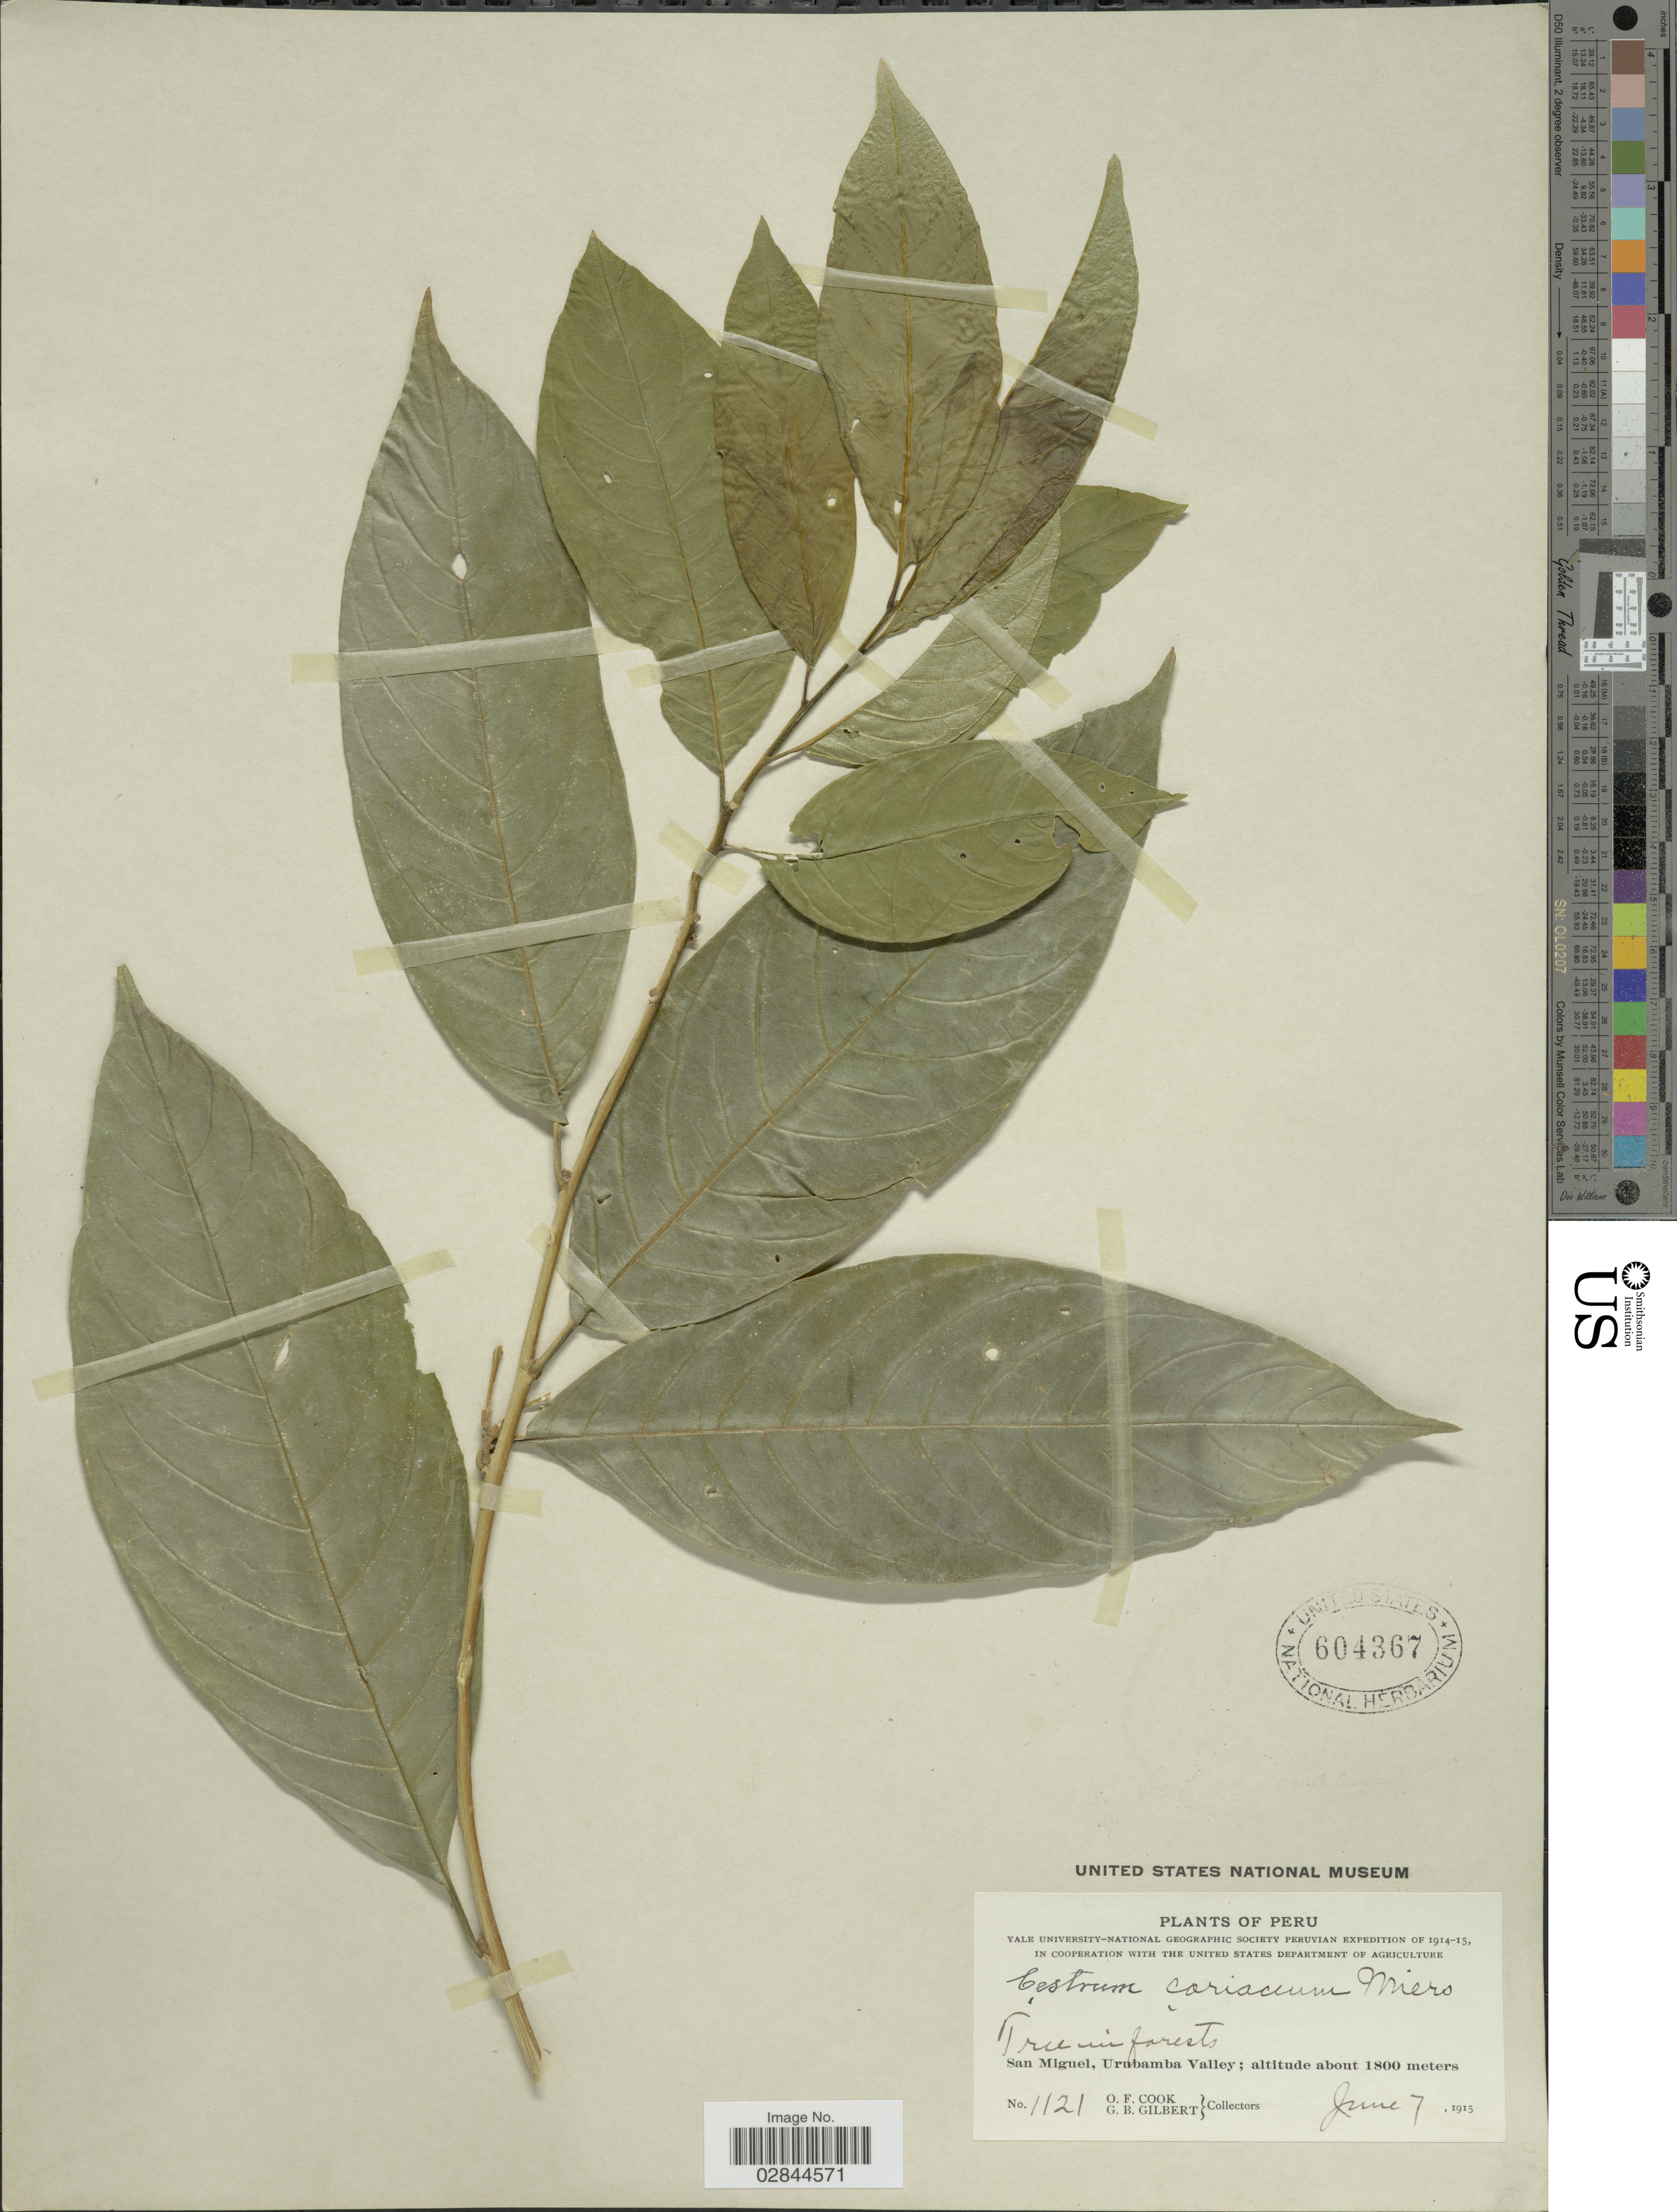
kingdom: Plantae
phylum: Tracheophyta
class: Magnoliopsida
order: Solanales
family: Solanaceae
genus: Cestrum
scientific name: Cestrum coriaceum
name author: Miers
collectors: O. F. Cook & G. B. Gilbert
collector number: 1121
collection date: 1915-06-07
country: Peru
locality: San Miguel, Urubamba Valley.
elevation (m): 1800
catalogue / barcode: US 604367